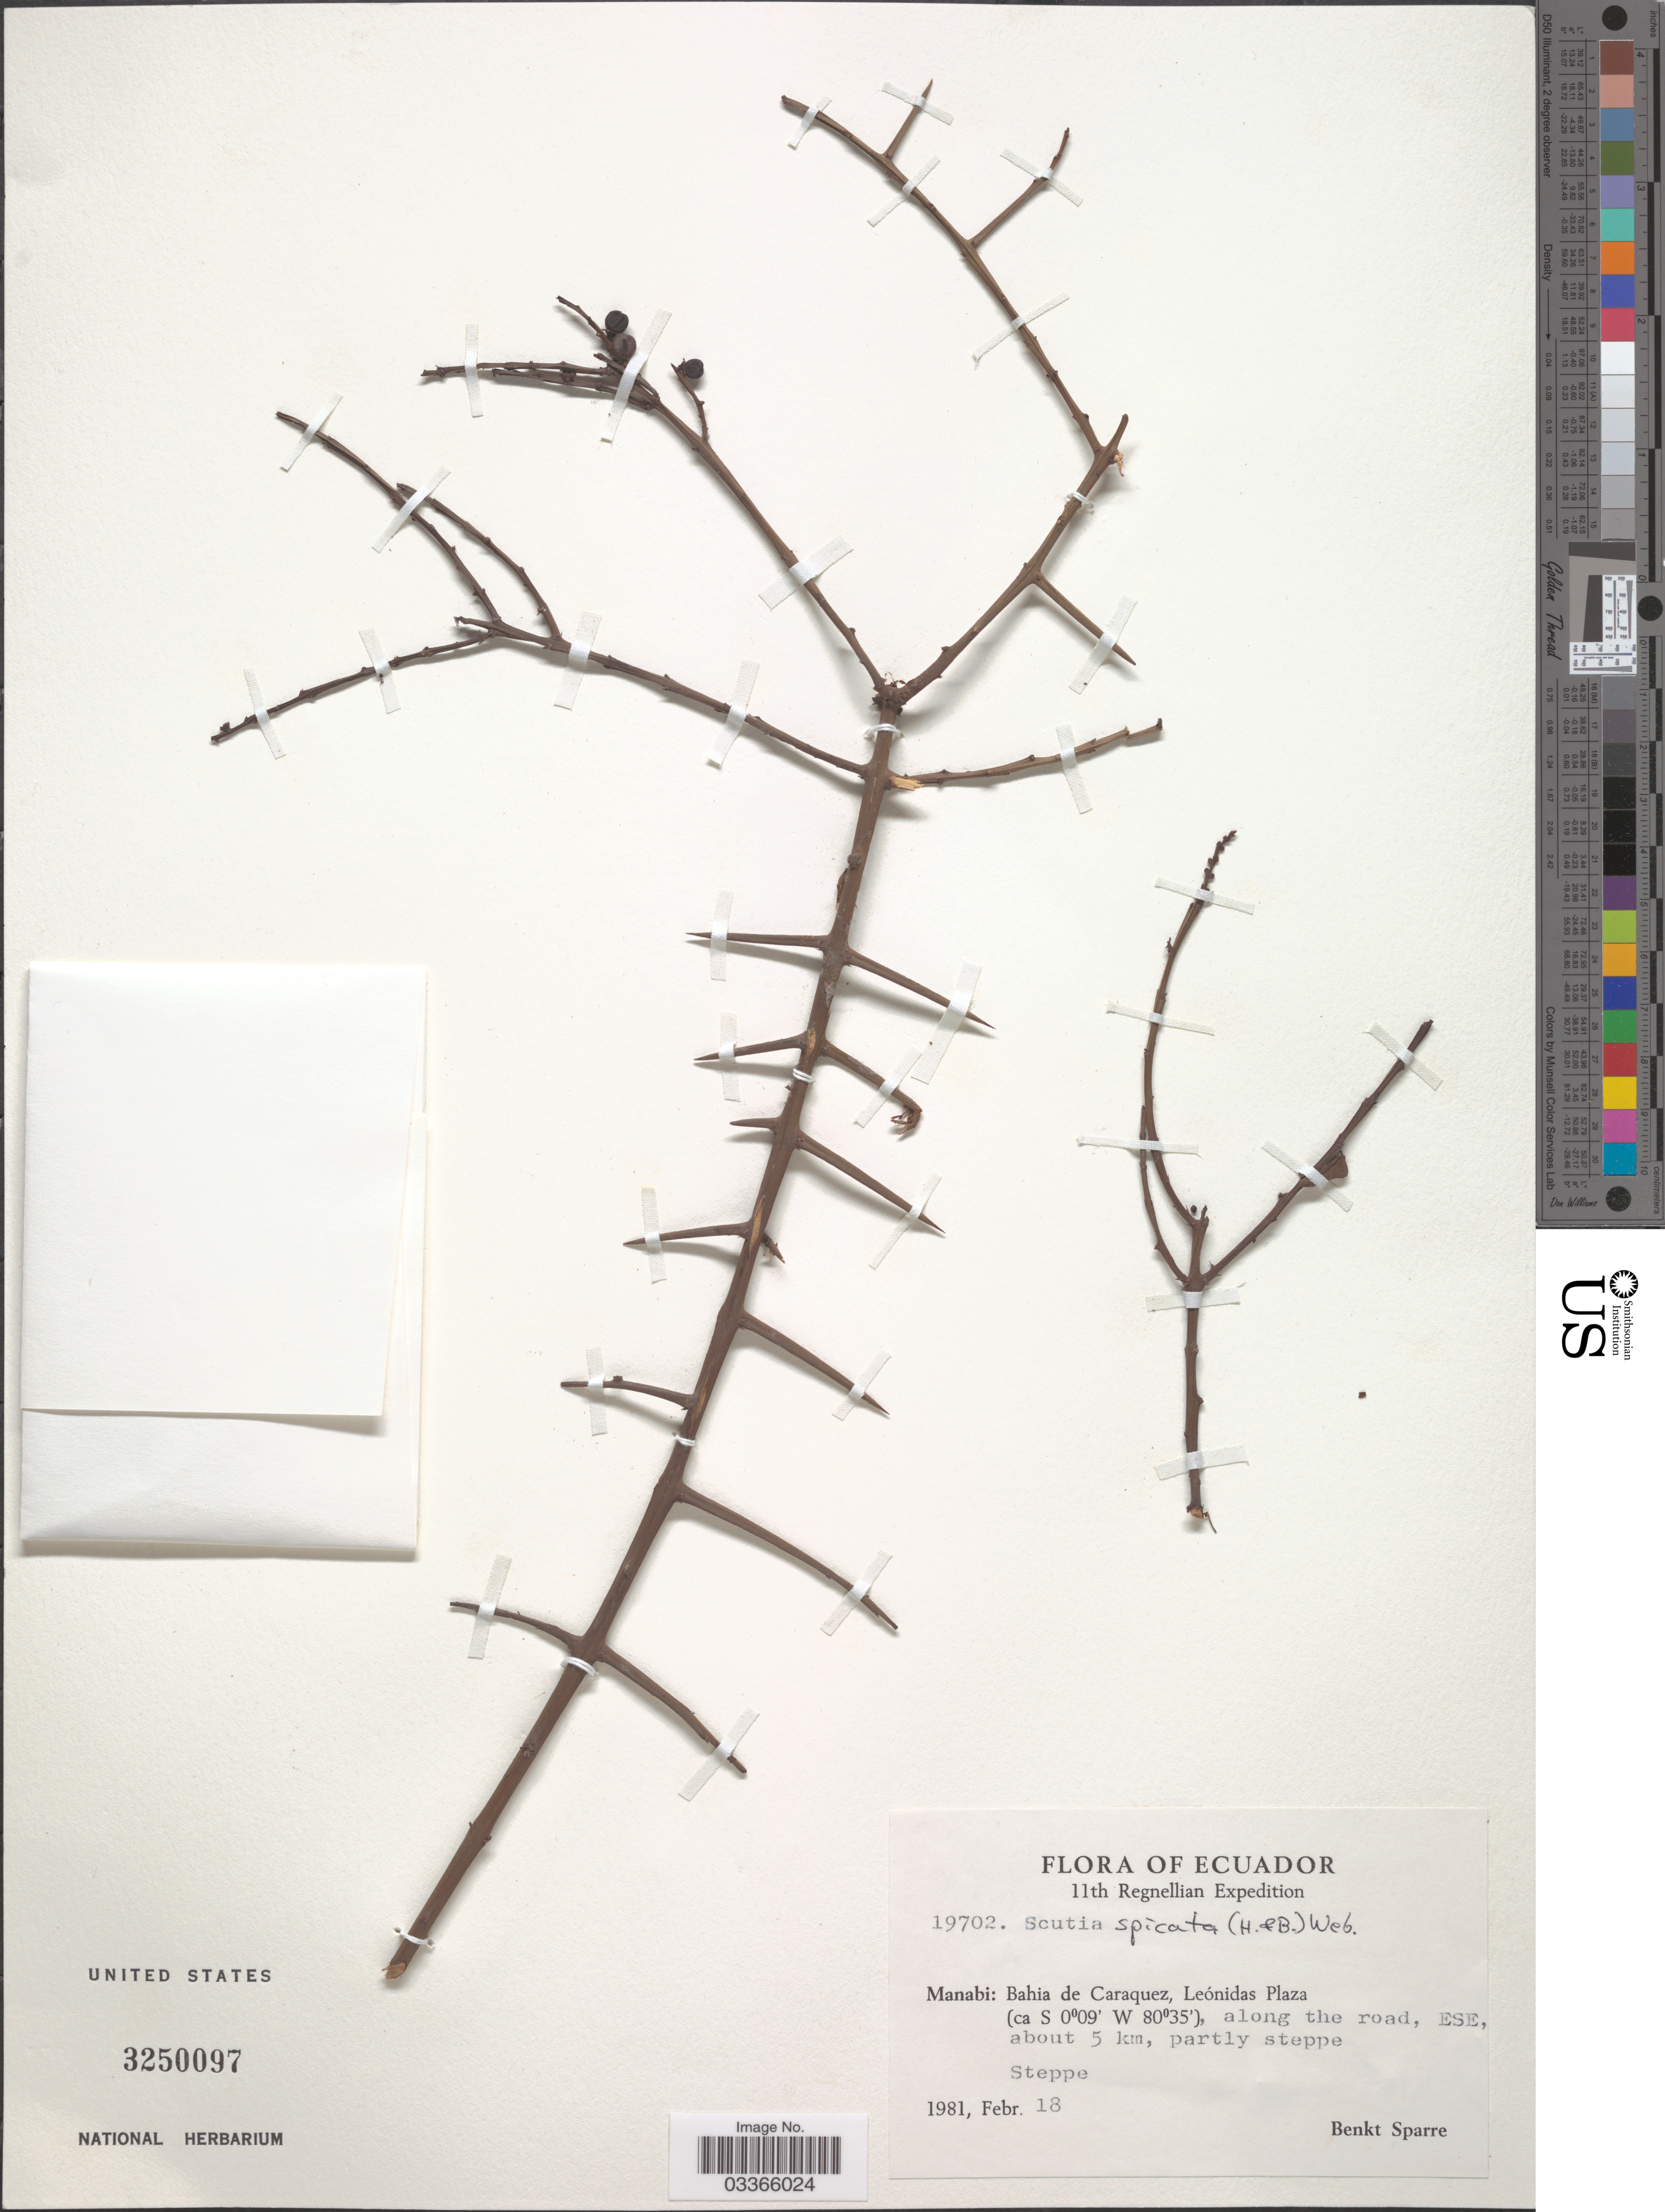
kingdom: Plantae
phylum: Tracheophyta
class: Magnoliopsida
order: Rosales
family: Rhamnaceae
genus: Scutia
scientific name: Scutia spicata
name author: (Humb. & Bonpl. ex Willd.) Weberb.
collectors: B. Sparre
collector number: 19702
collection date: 1981-02-18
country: Ecuador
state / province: Manabí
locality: Bahia de Caraquez, Leónidas Plaza, along the road, ESE, about 5 km, partly steppe.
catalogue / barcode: US 3250097